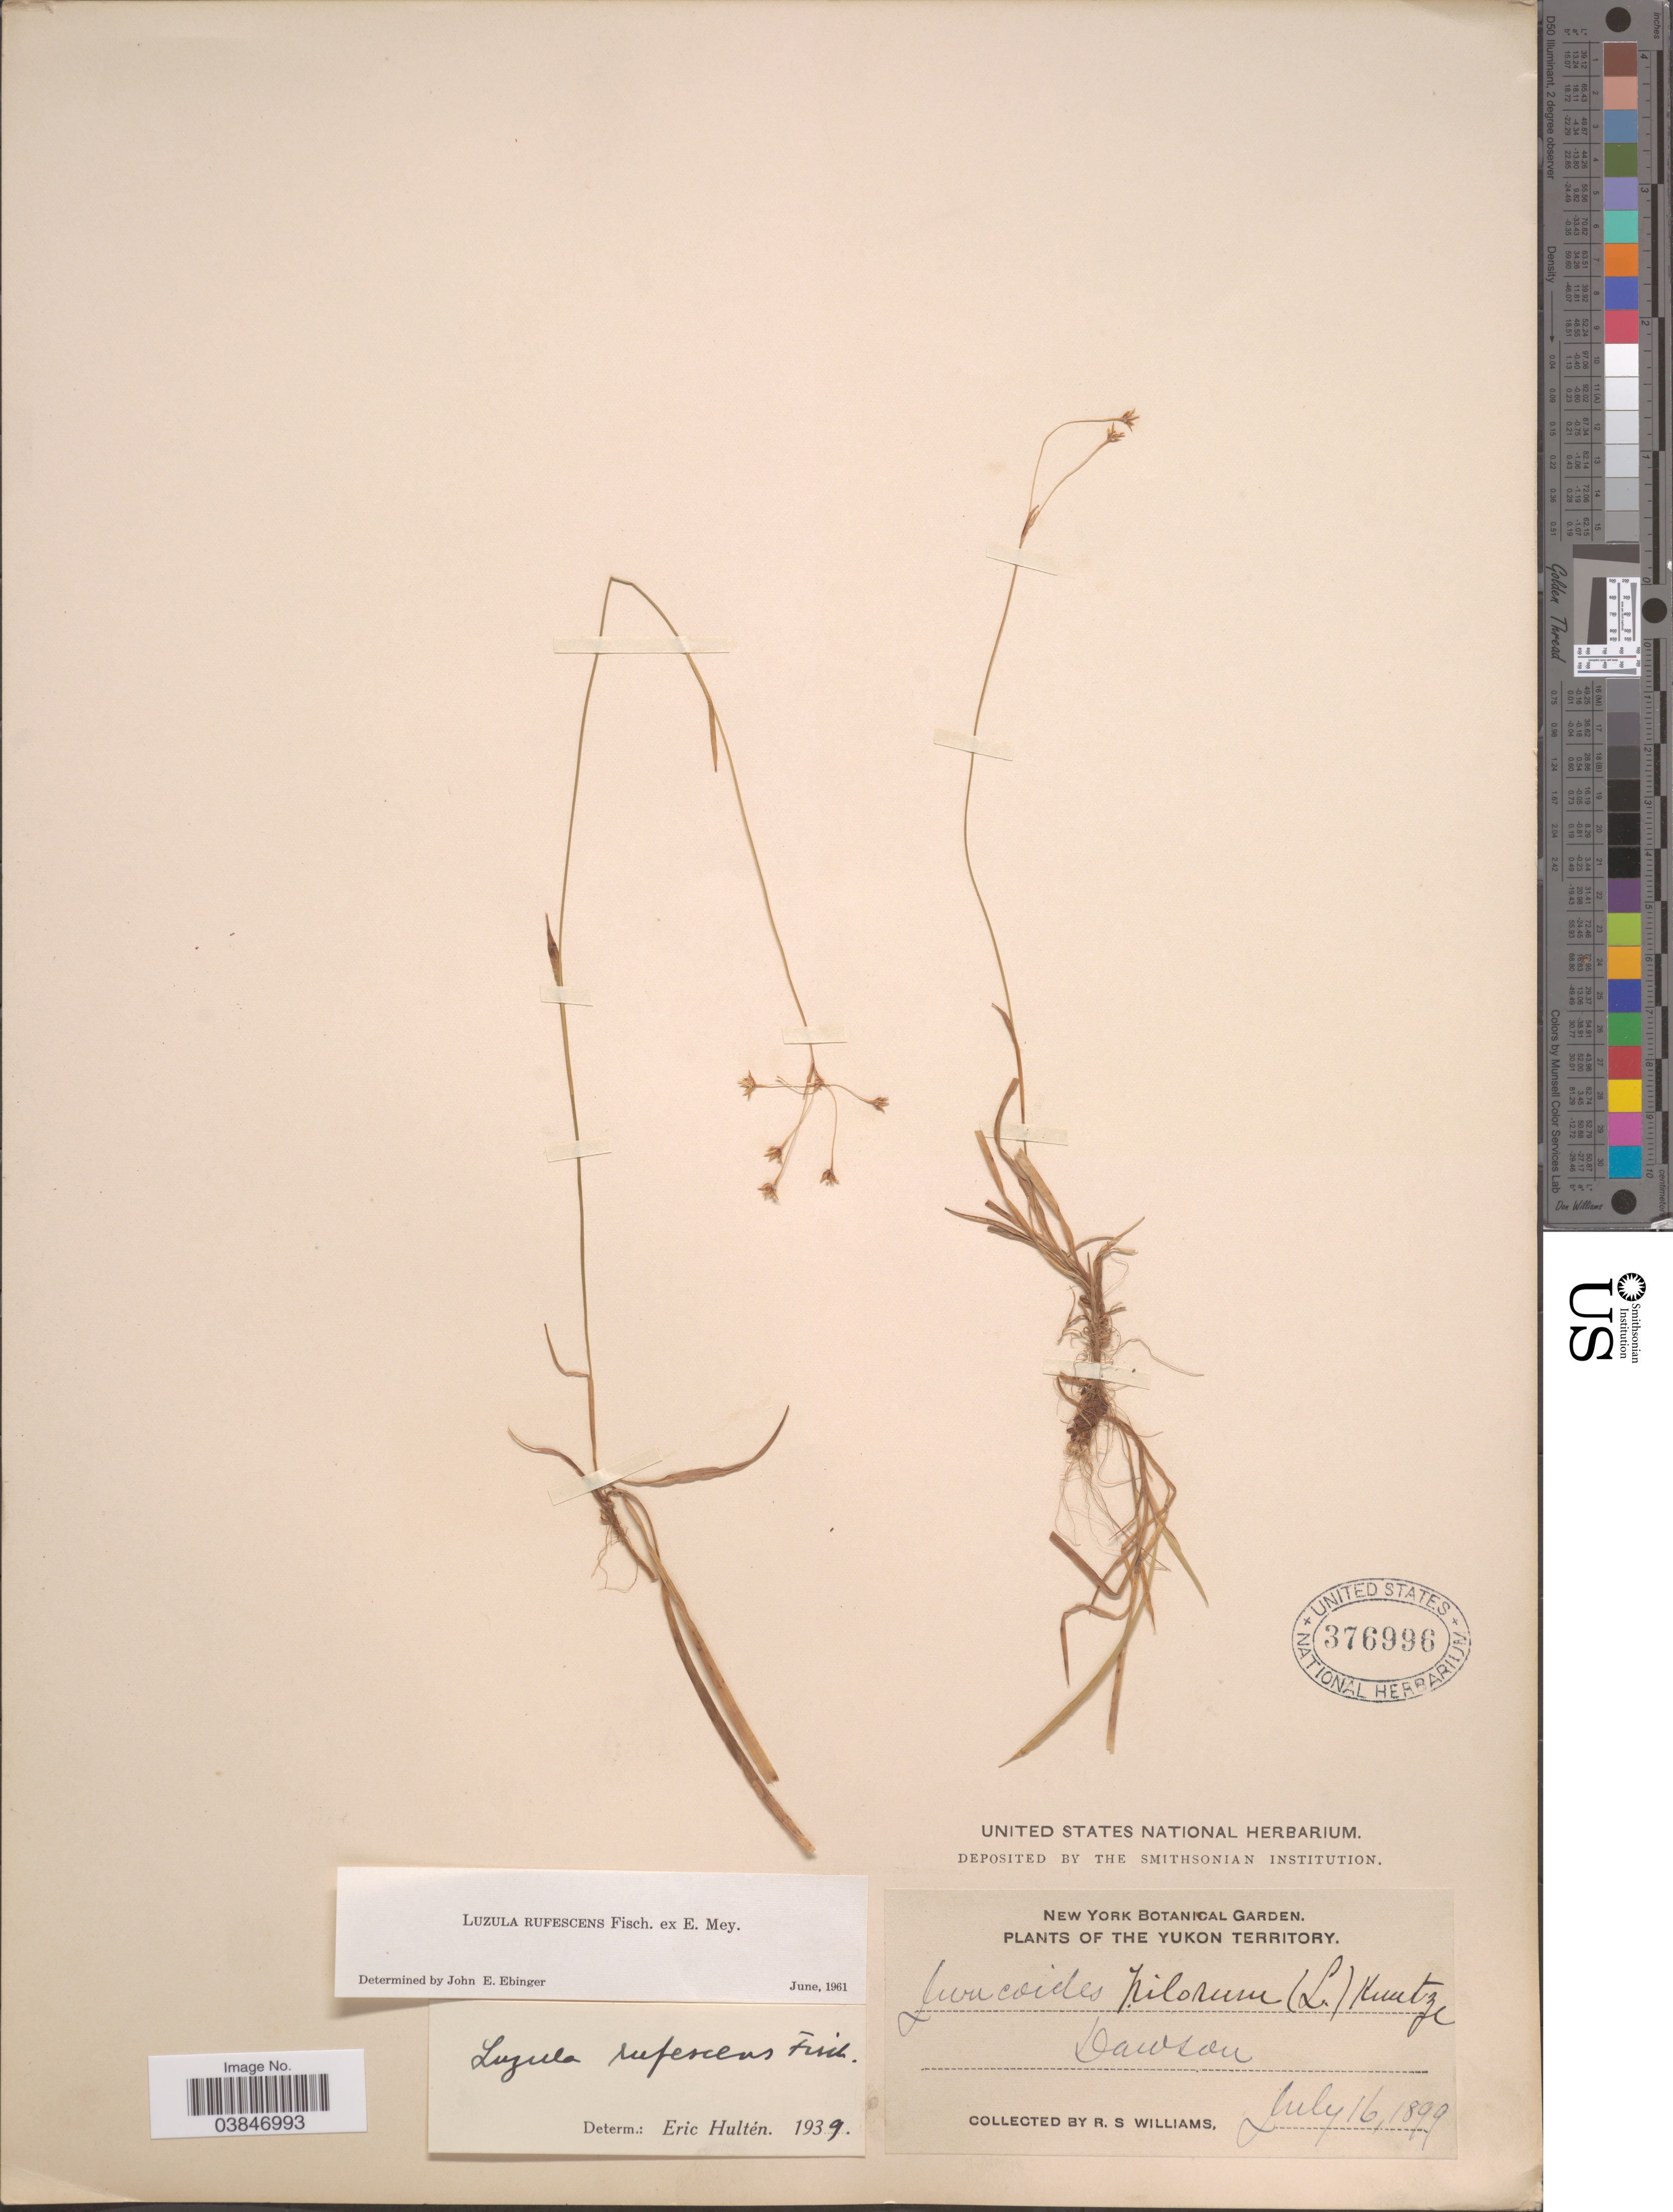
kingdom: Plantae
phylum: Tracheophyta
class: Liliopsida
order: Poales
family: Juncaceae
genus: Luzula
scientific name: Luzula rufescens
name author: Fisch. ex E. Mey.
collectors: R. S. Williams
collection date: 1899-07-16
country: Canada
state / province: Yukon Territory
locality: Dawson.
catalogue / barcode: US 376996